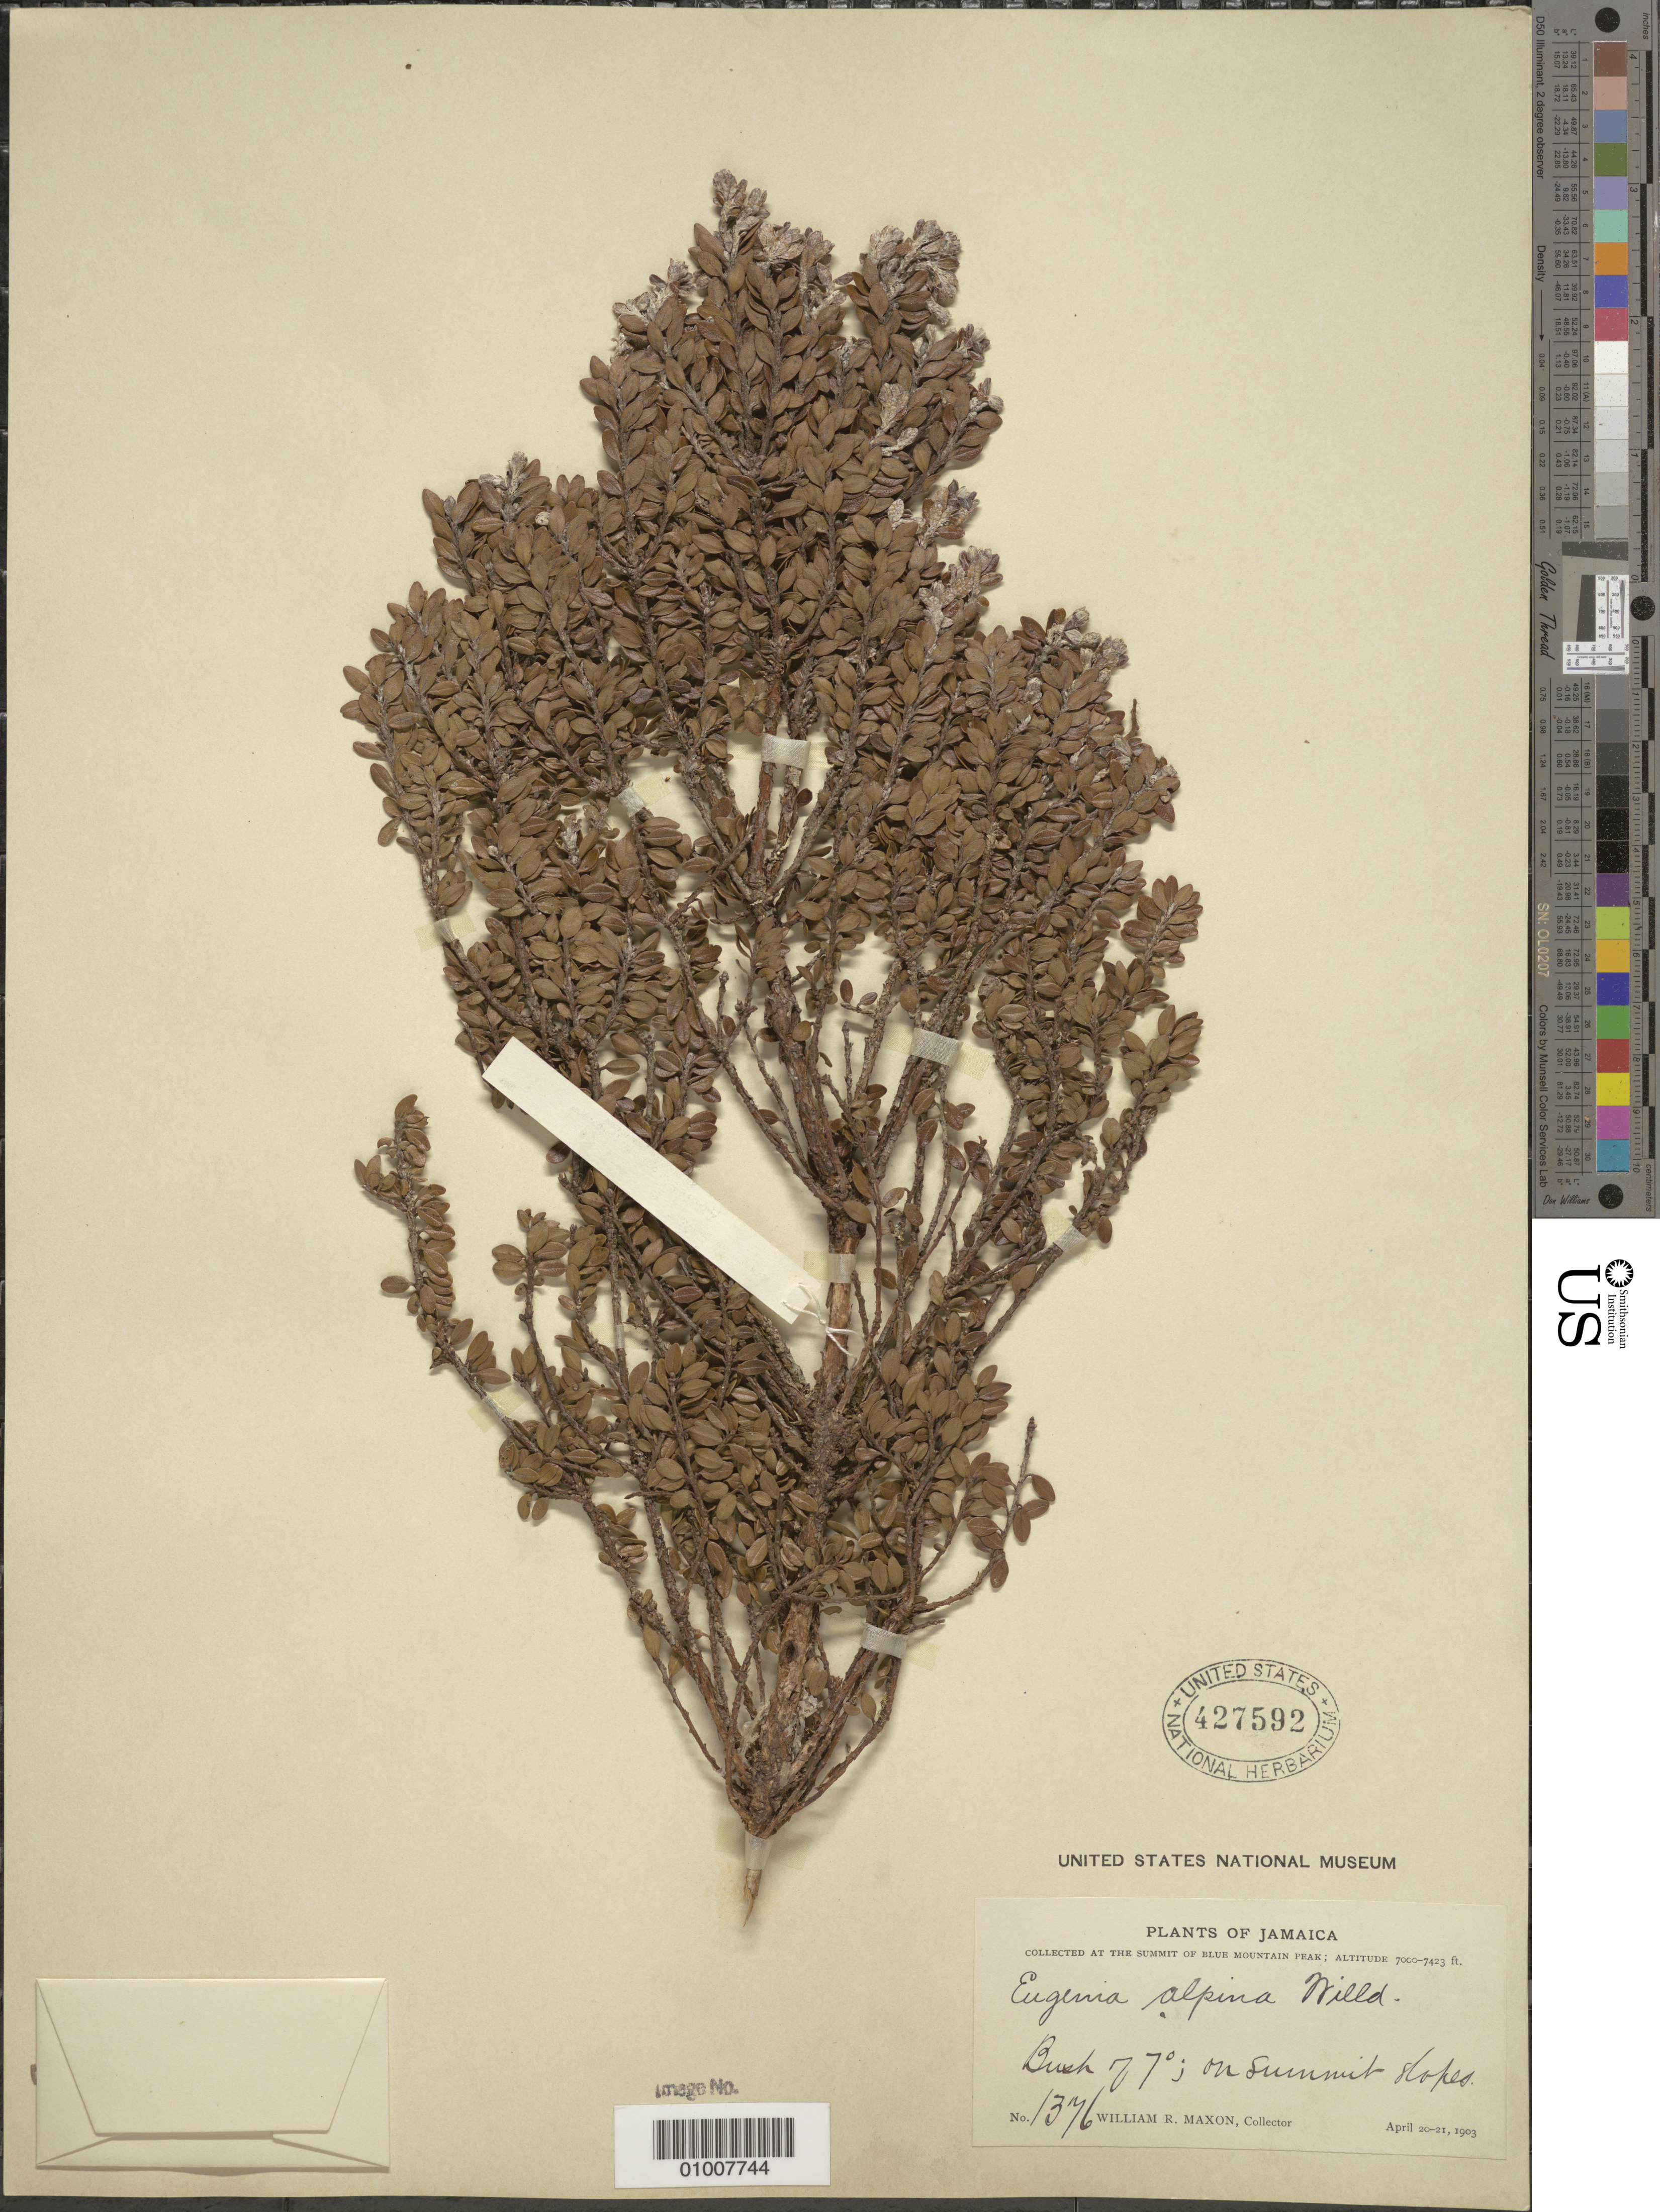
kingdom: Plantae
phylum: Tracheophyta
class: Magnoliopsida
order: Myrtales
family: Myrtaceae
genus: Eugenia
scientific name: Eugenia alpina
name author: (Sw.) Willd.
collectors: W. R. Maxon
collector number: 1376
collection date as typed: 20 Apr 1903 to 21 Apr 1903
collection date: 1903-04-20/1903-04-21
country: Jamaica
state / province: Portland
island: Jamaica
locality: Blue Mountain Peak, on summit slopes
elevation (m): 2134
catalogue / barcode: US 427592